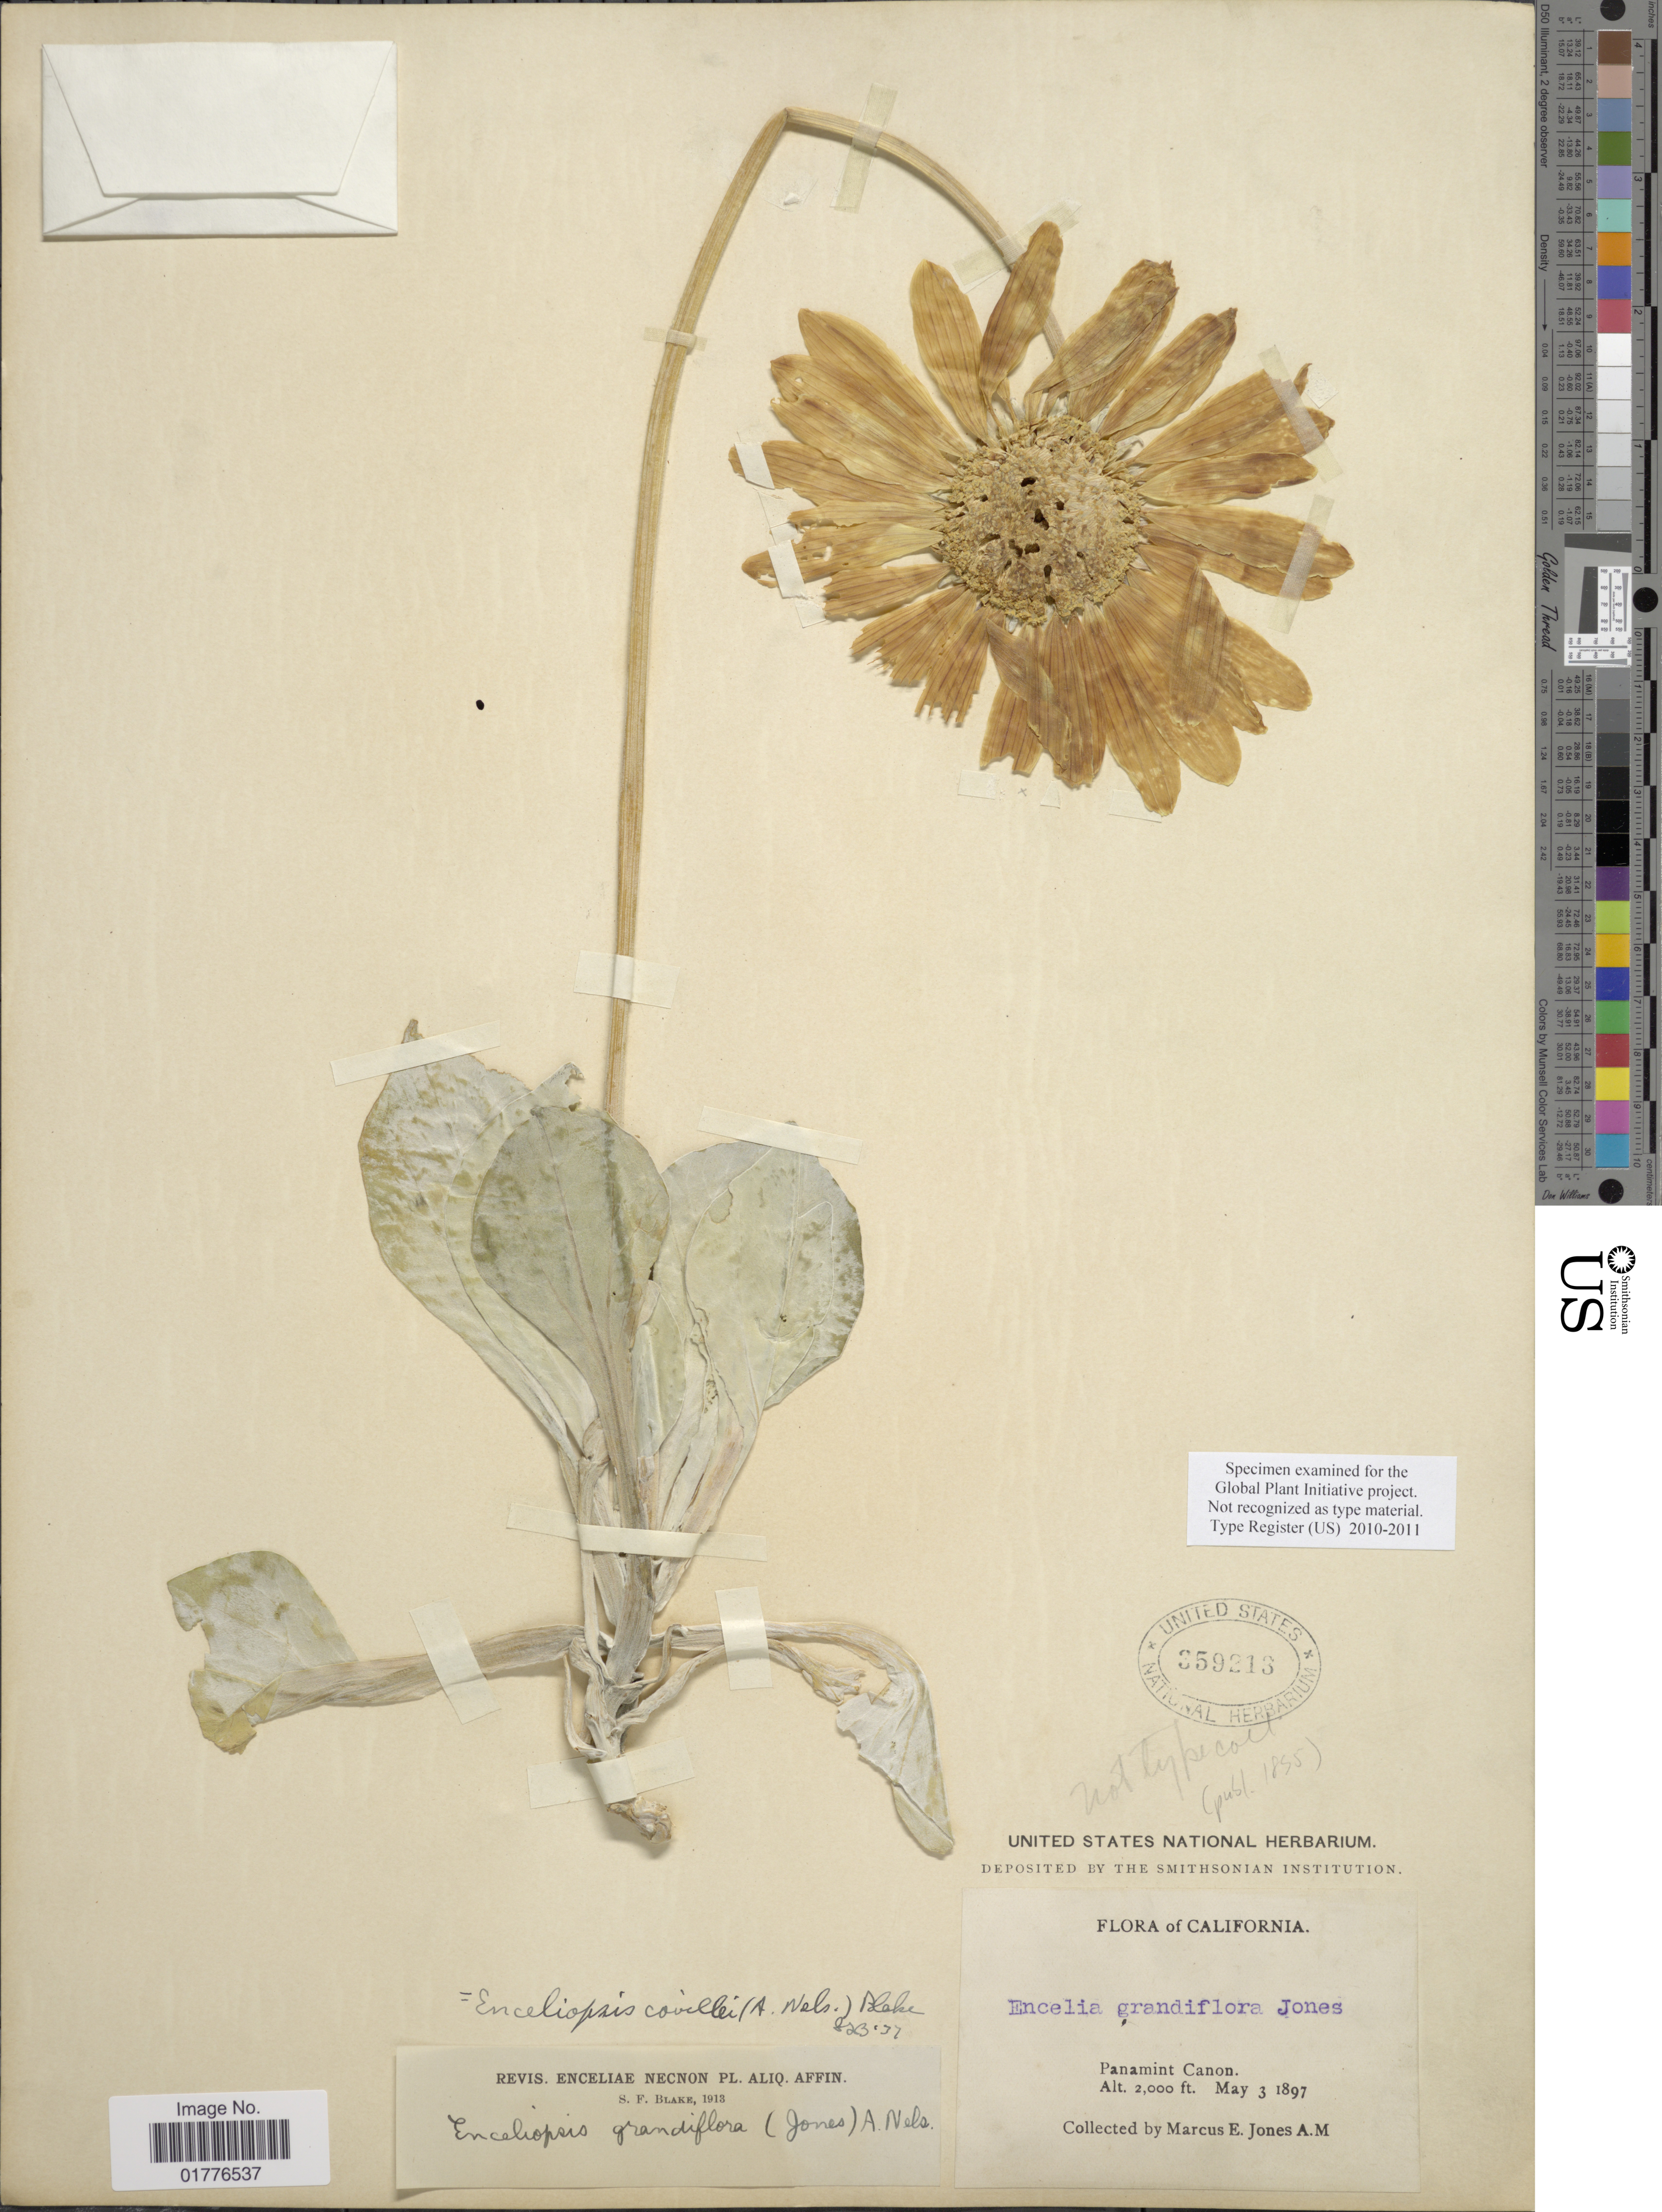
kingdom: Plantae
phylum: Tracheophyta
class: Magnoliopsida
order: Asterales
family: Asteraceae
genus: Enceliopsis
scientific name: Enceliopsis covillei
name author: (A. Nelson) S.F. Blake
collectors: M. E. Jones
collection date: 1897-05-03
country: United States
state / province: California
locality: Panamint Canon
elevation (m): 610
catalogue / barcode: US 359213